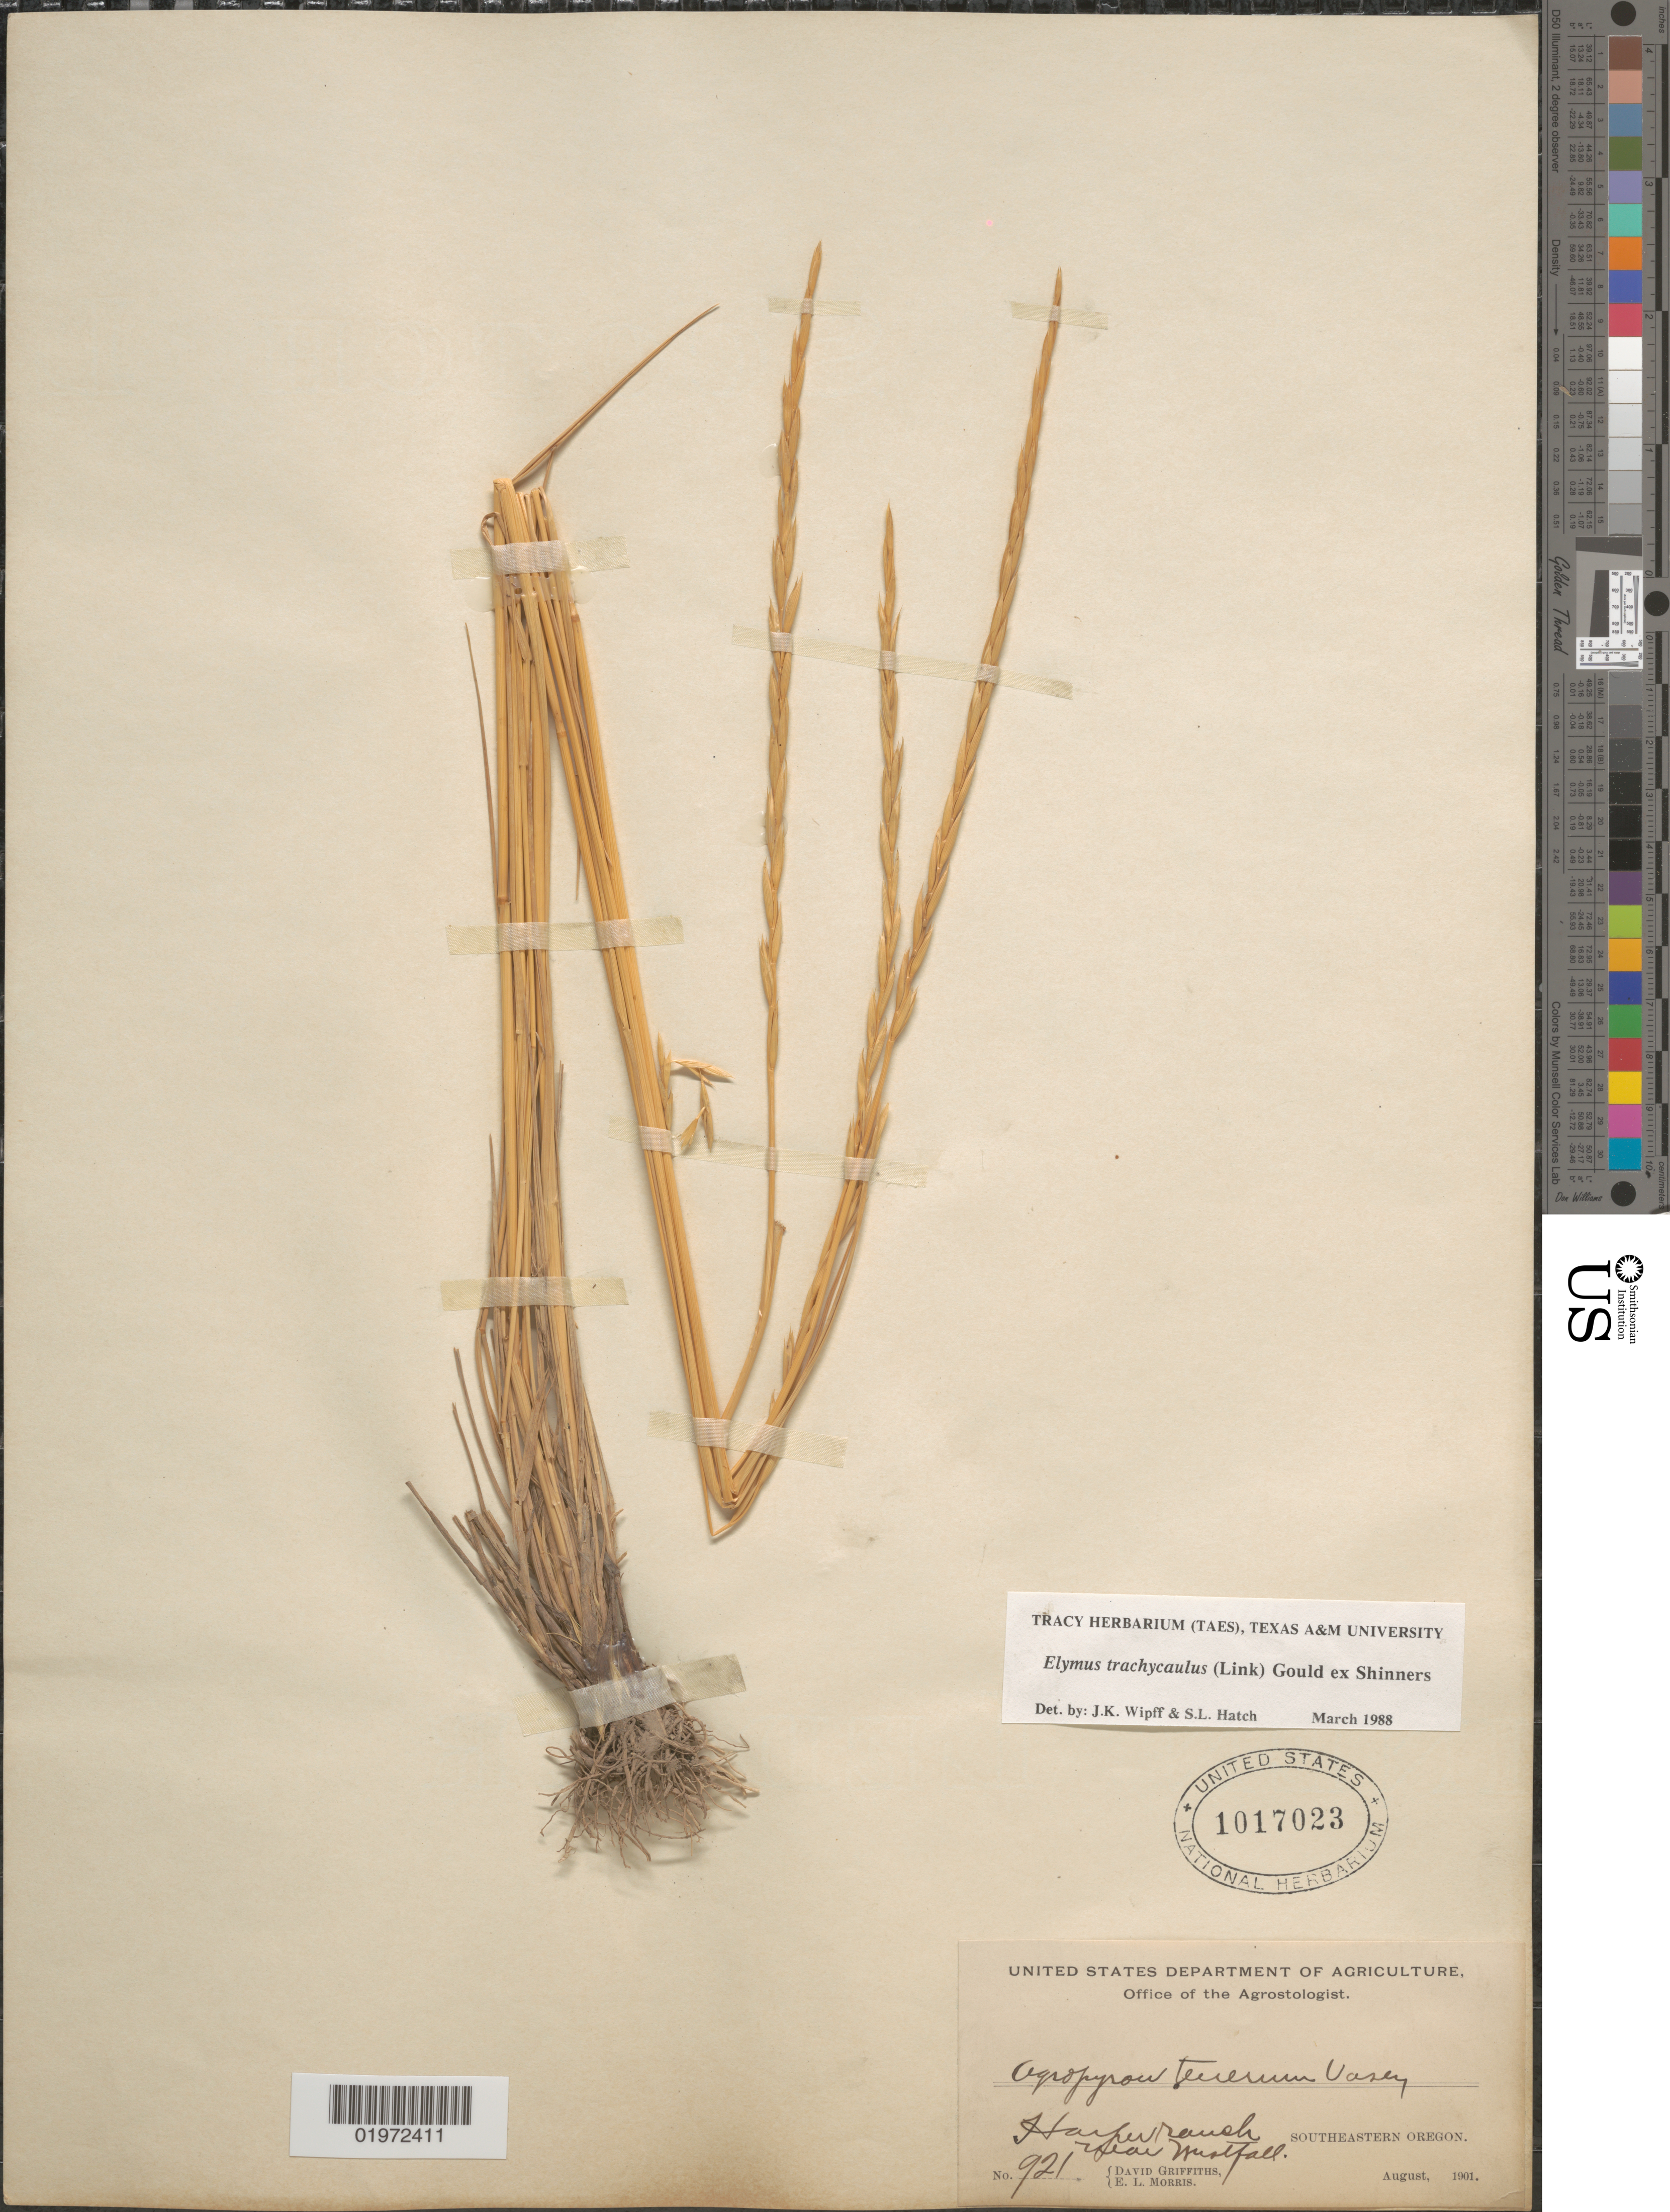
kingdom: Plantae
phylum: Tracheophyta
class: Liliopsida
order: Poales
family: Poaceae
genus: Elymus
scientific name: Elymus trachycaulus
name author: (Link) Gould ex Shinners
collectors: D. Griffiths & E. Morris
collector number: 921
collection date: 1901-08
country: United States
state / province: Oregon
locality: Harper ranch near Westfall. Southeastern Oregon.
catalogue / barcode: US 1017023